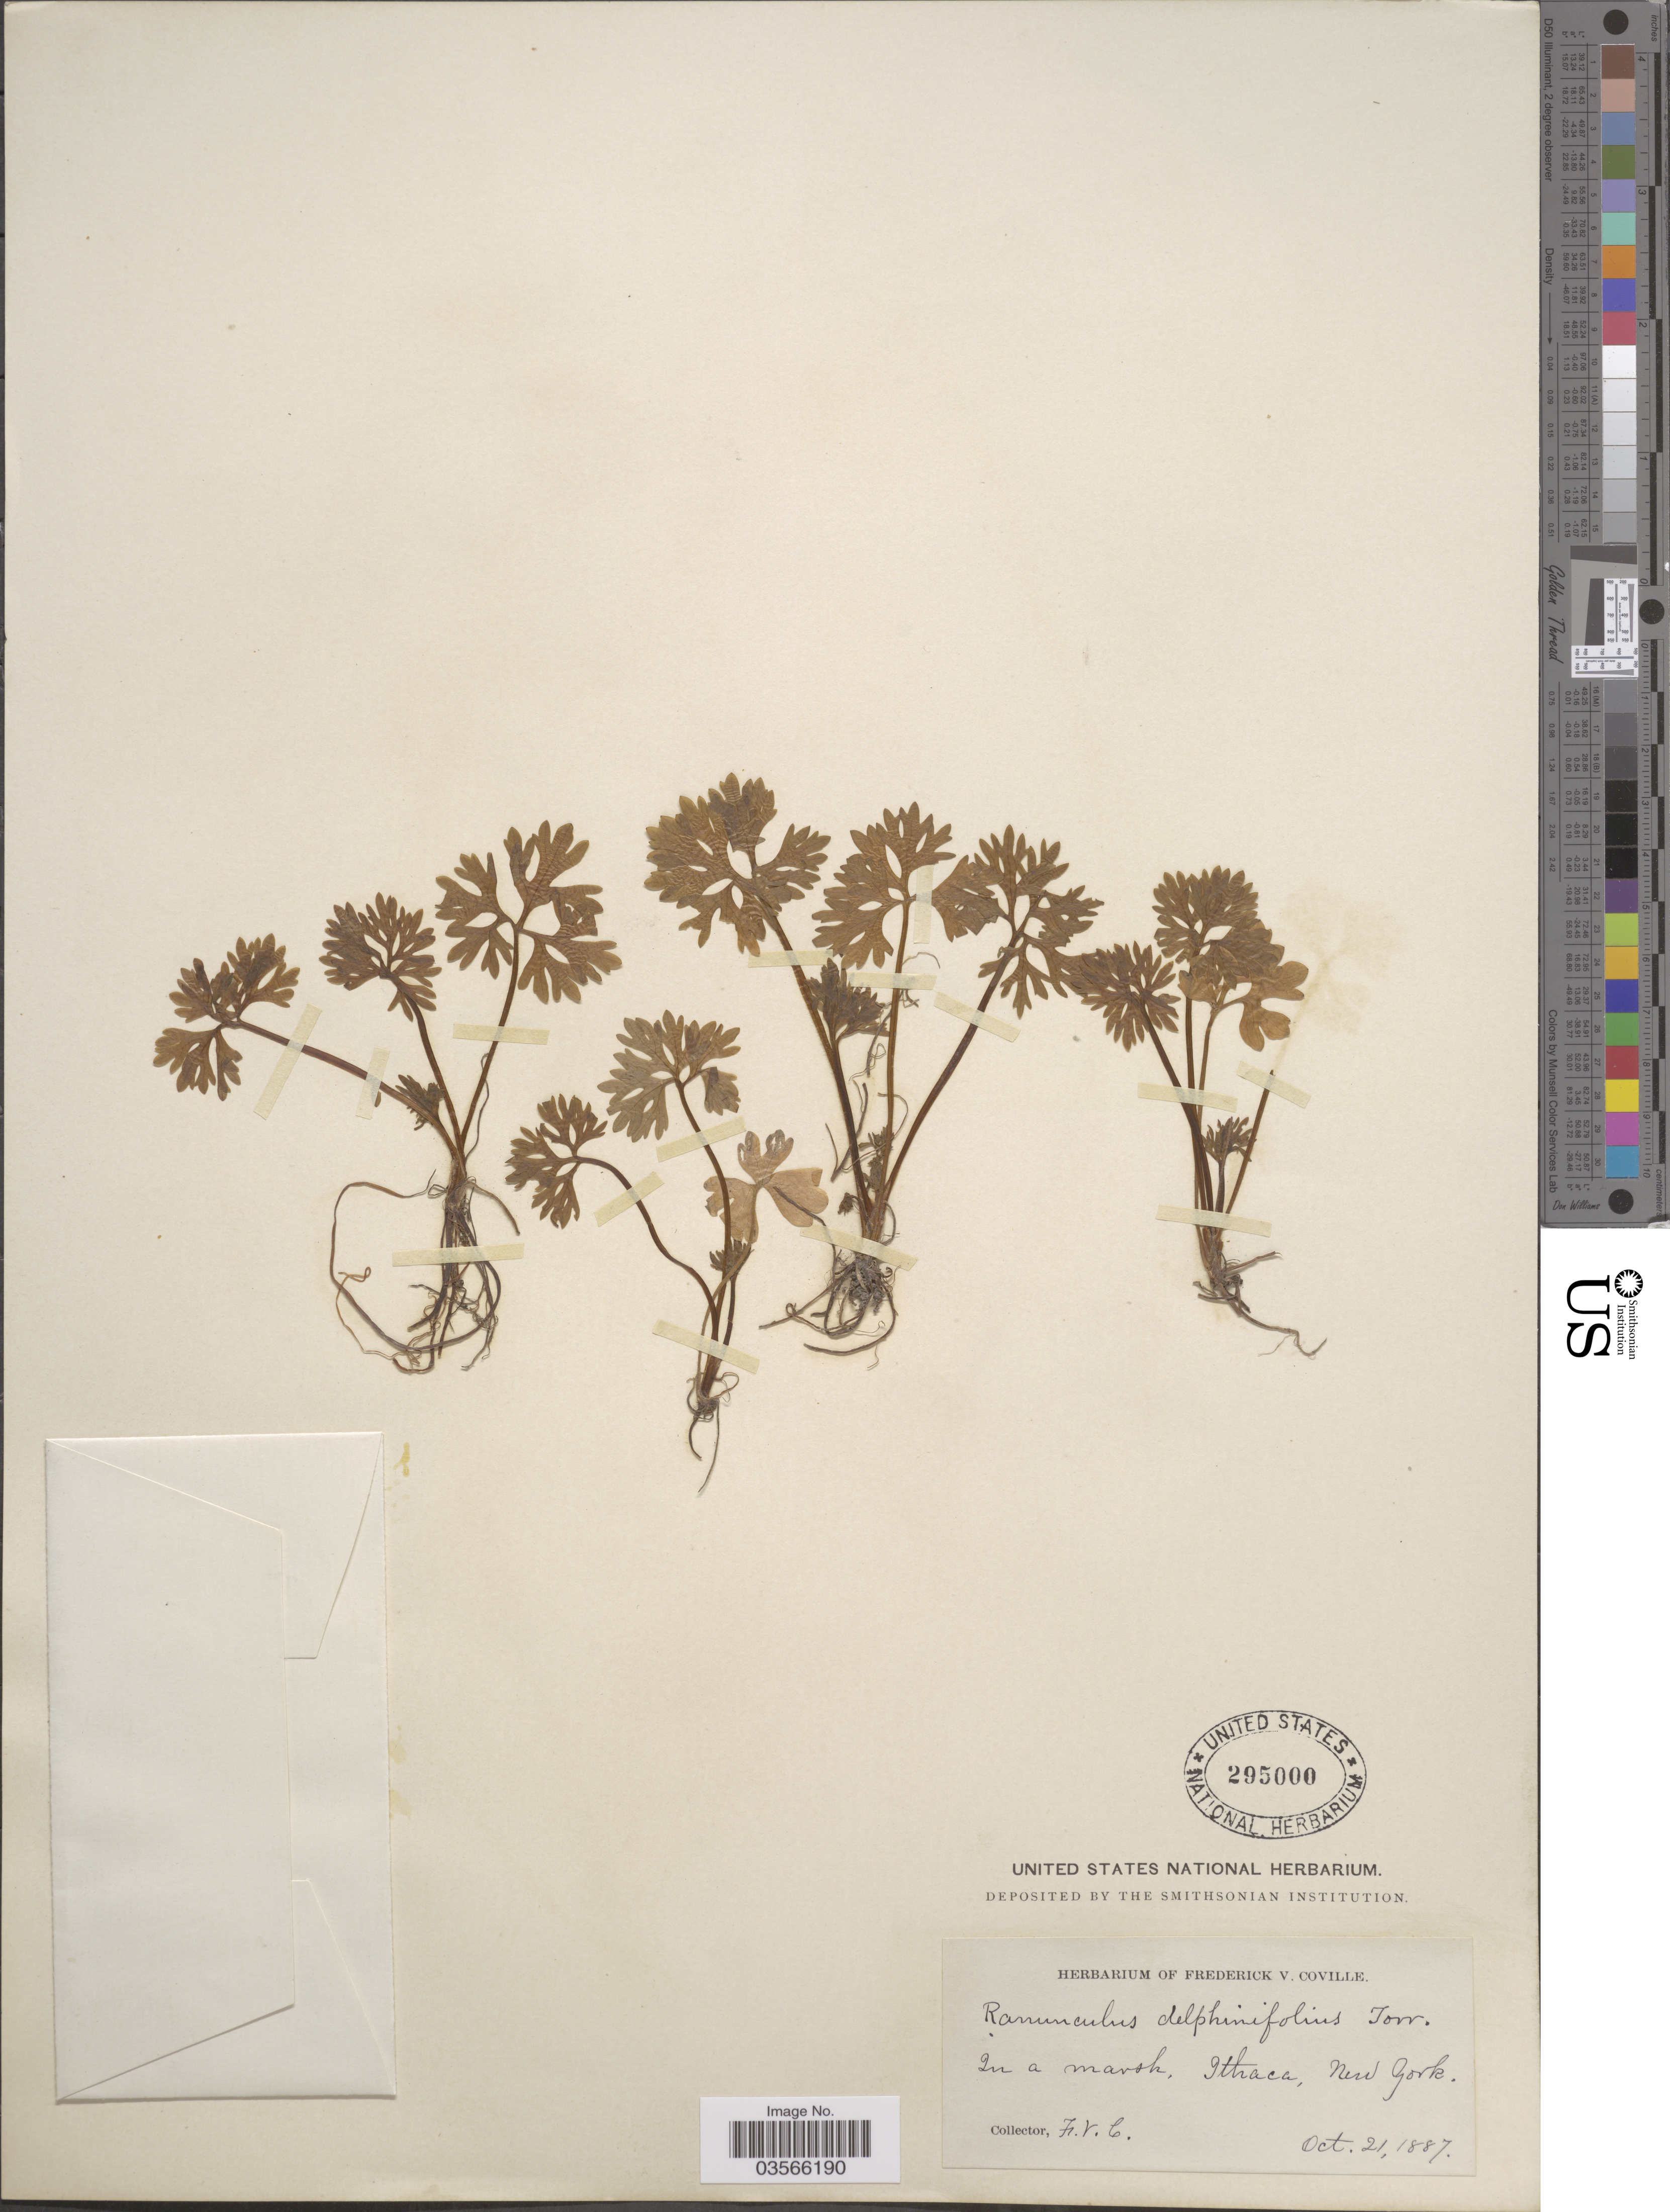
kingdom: Plantae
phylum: Tracheophyta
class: Magnoliopsida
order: Ranunculales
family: Ranunculaceae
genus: Ranunculus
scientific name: Ranunculus flabellaris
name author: Raf.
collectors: F. V. Coville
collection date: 1887-10-21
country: United States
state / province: New York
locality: Ithaca.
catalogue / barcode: US 295000